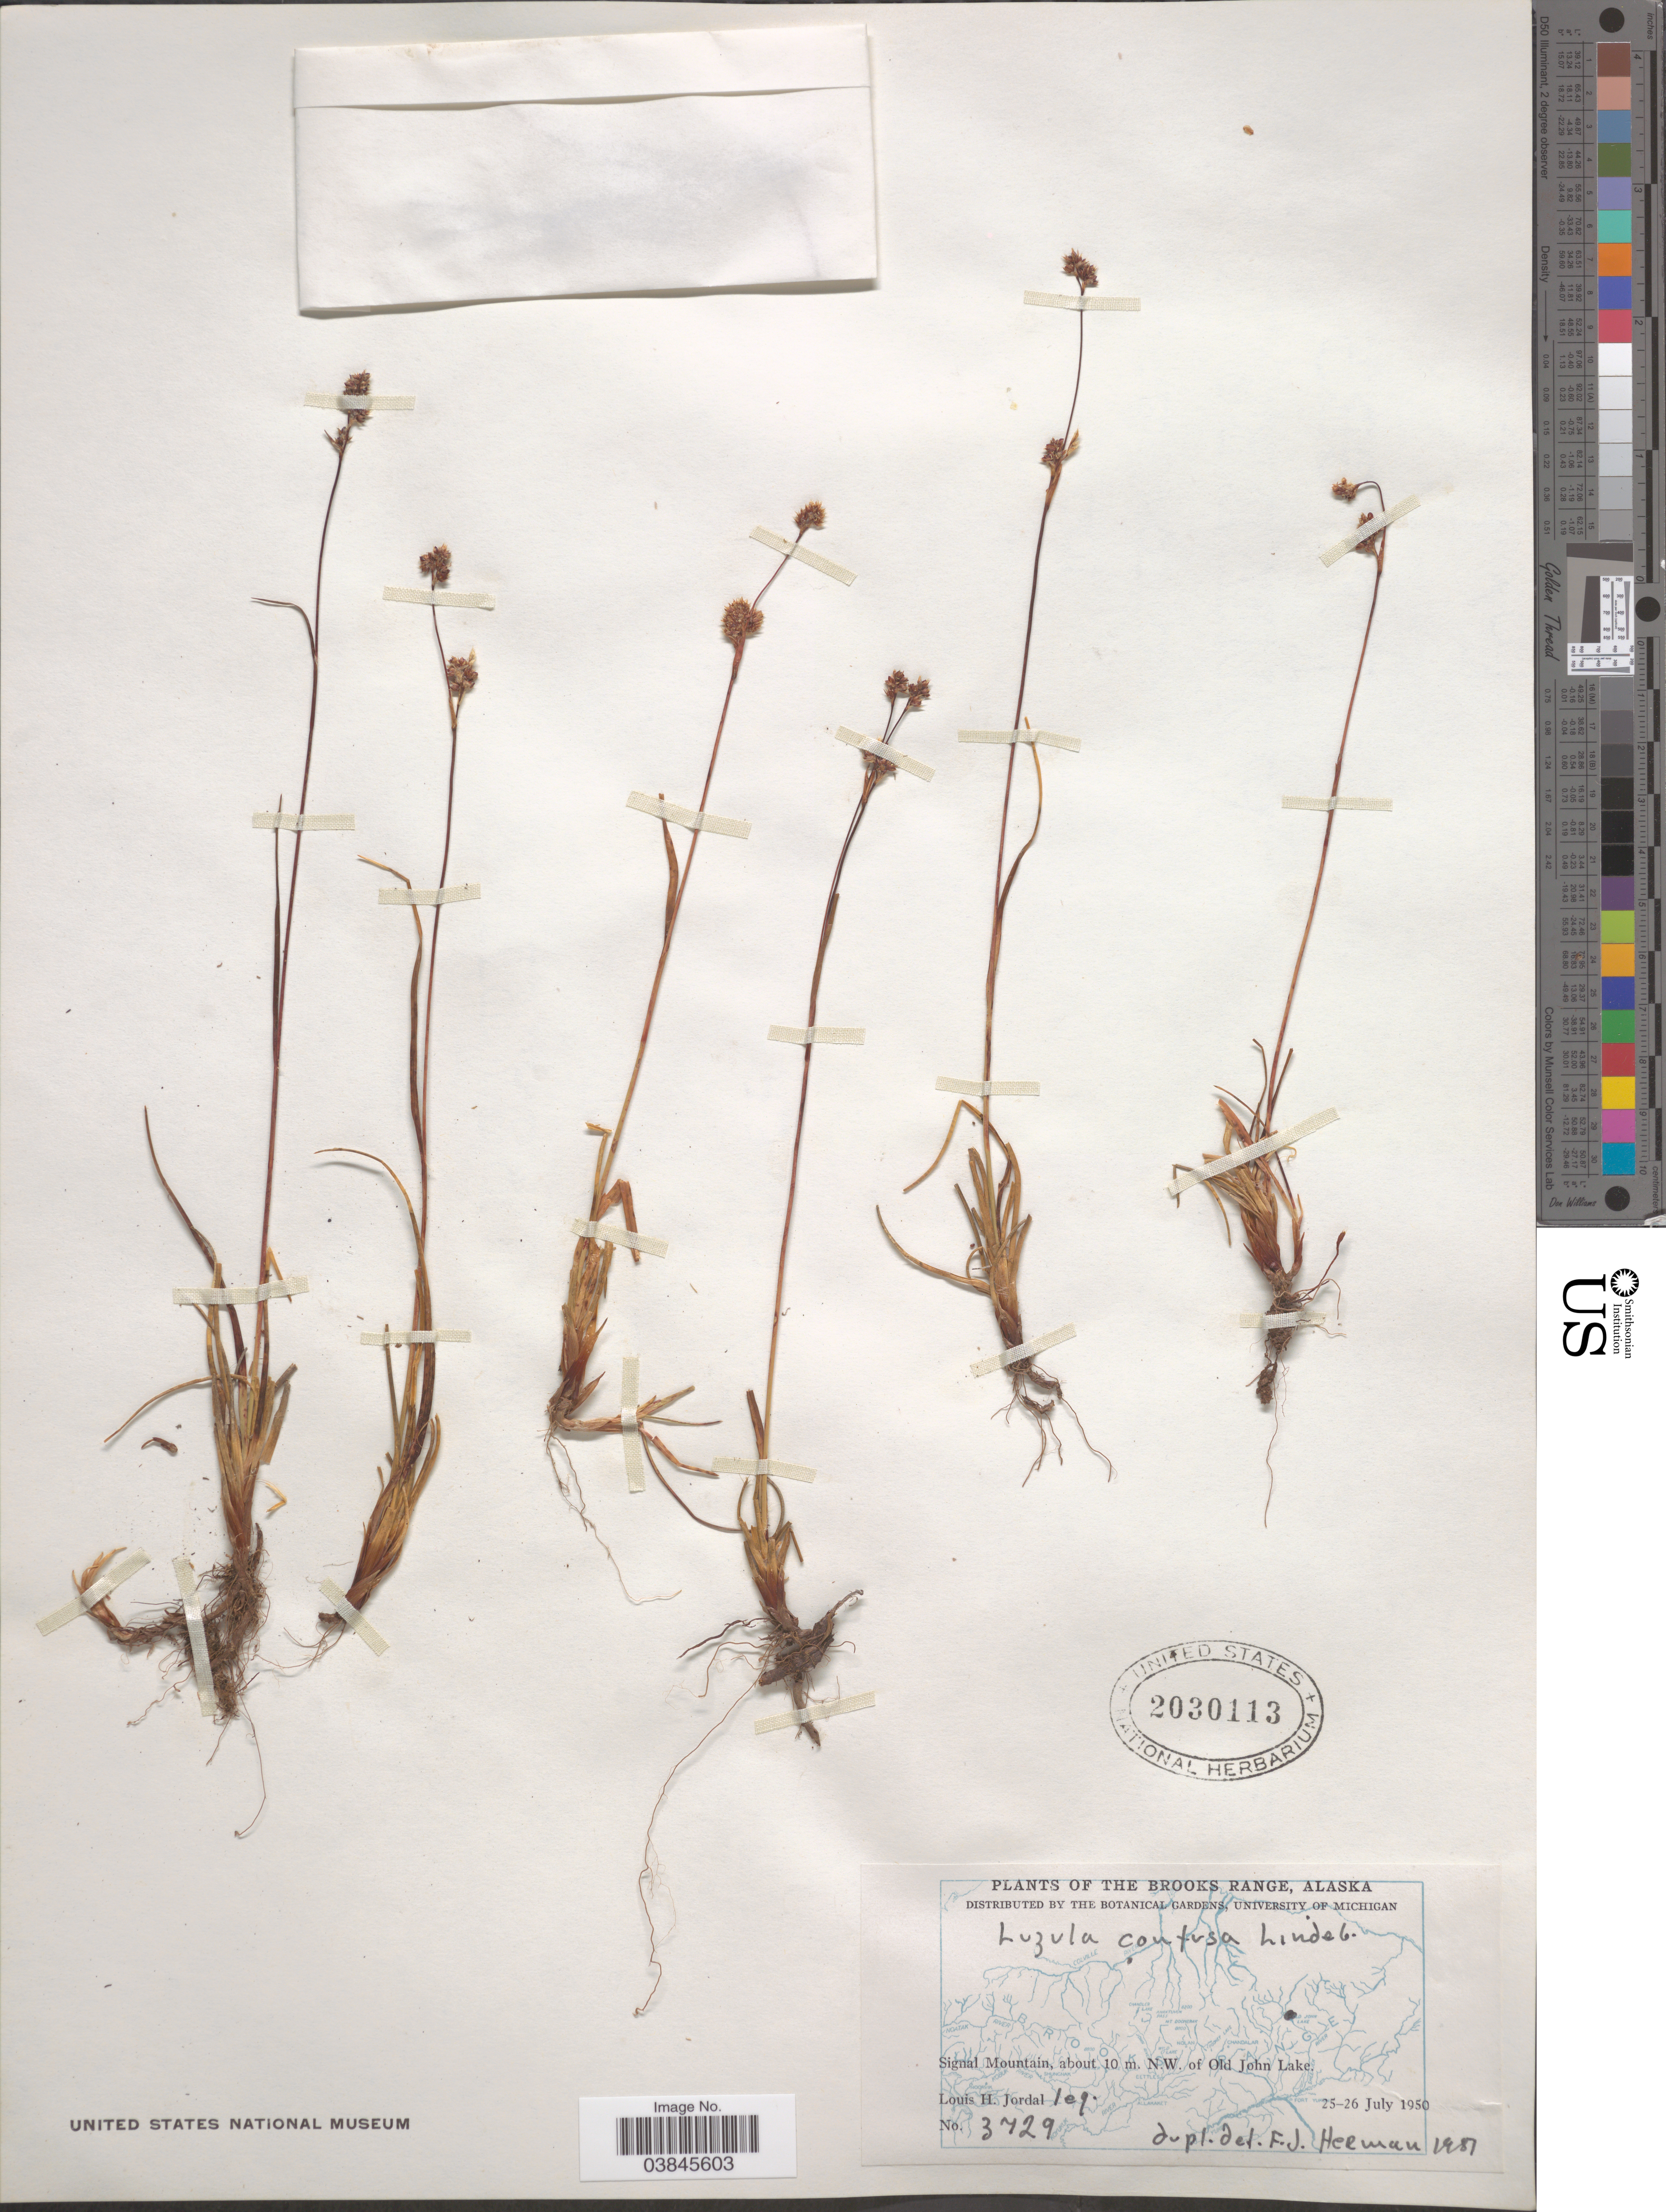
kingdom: Plantae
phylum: Tracheophyta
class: Liliopsida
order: Poales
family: Juncaceae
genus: Luzula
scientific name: Luzula confusa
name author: Lindeb.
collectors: L. Jordal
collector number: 3729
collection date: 1950-07-25/1950-07-26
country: United States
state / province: Alaska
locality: Brooks Range. Signal Mountain, about 10 m. N.W. of Old John Lake.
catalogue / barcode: US 2030113